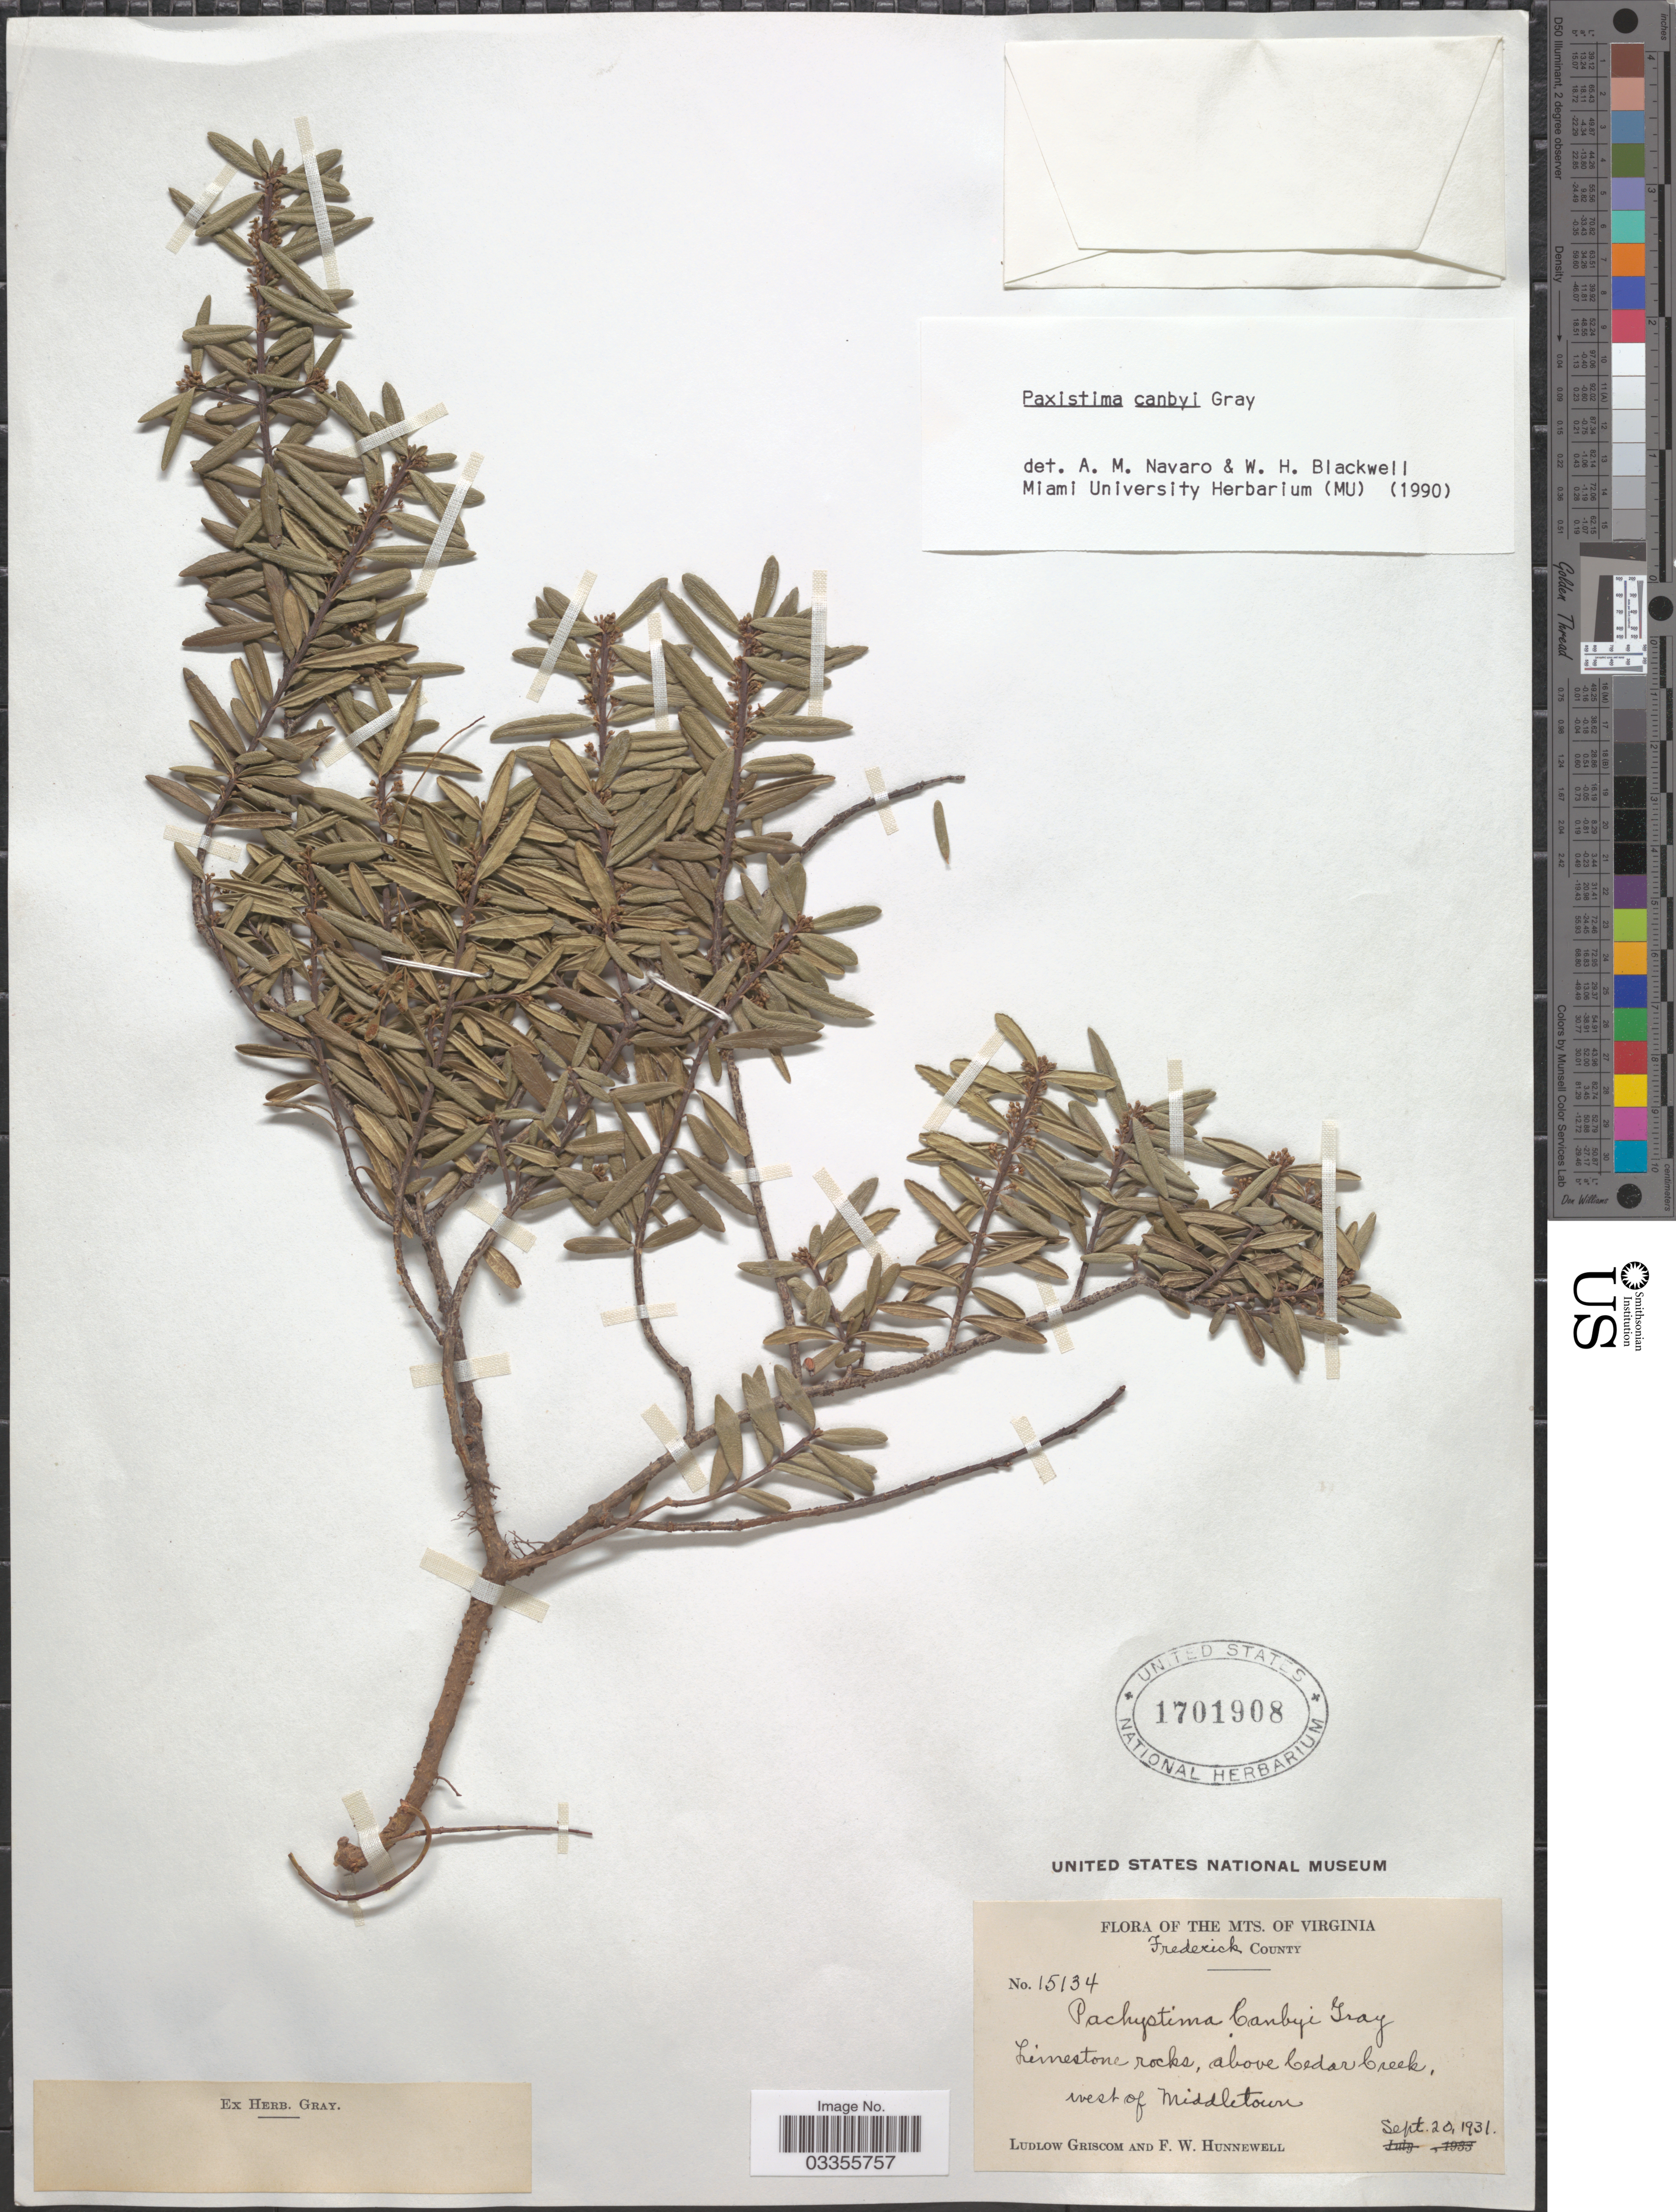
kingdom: Plantae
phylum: Tracheophyta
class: Magnoliopsida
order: Celastrales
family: Celastraceae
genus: Paxistima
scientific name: Paxistima canbyi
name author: A. Gray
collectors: L. Griscom & F. Hunnewell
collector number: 15134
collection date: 1931-09-20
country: United States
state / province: Virginia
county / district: Frederick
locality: The Mts. of Virginia. Frederick County. Limestone rocks, above Cedar Creek, west of Middletown.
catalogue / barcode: US 1701908